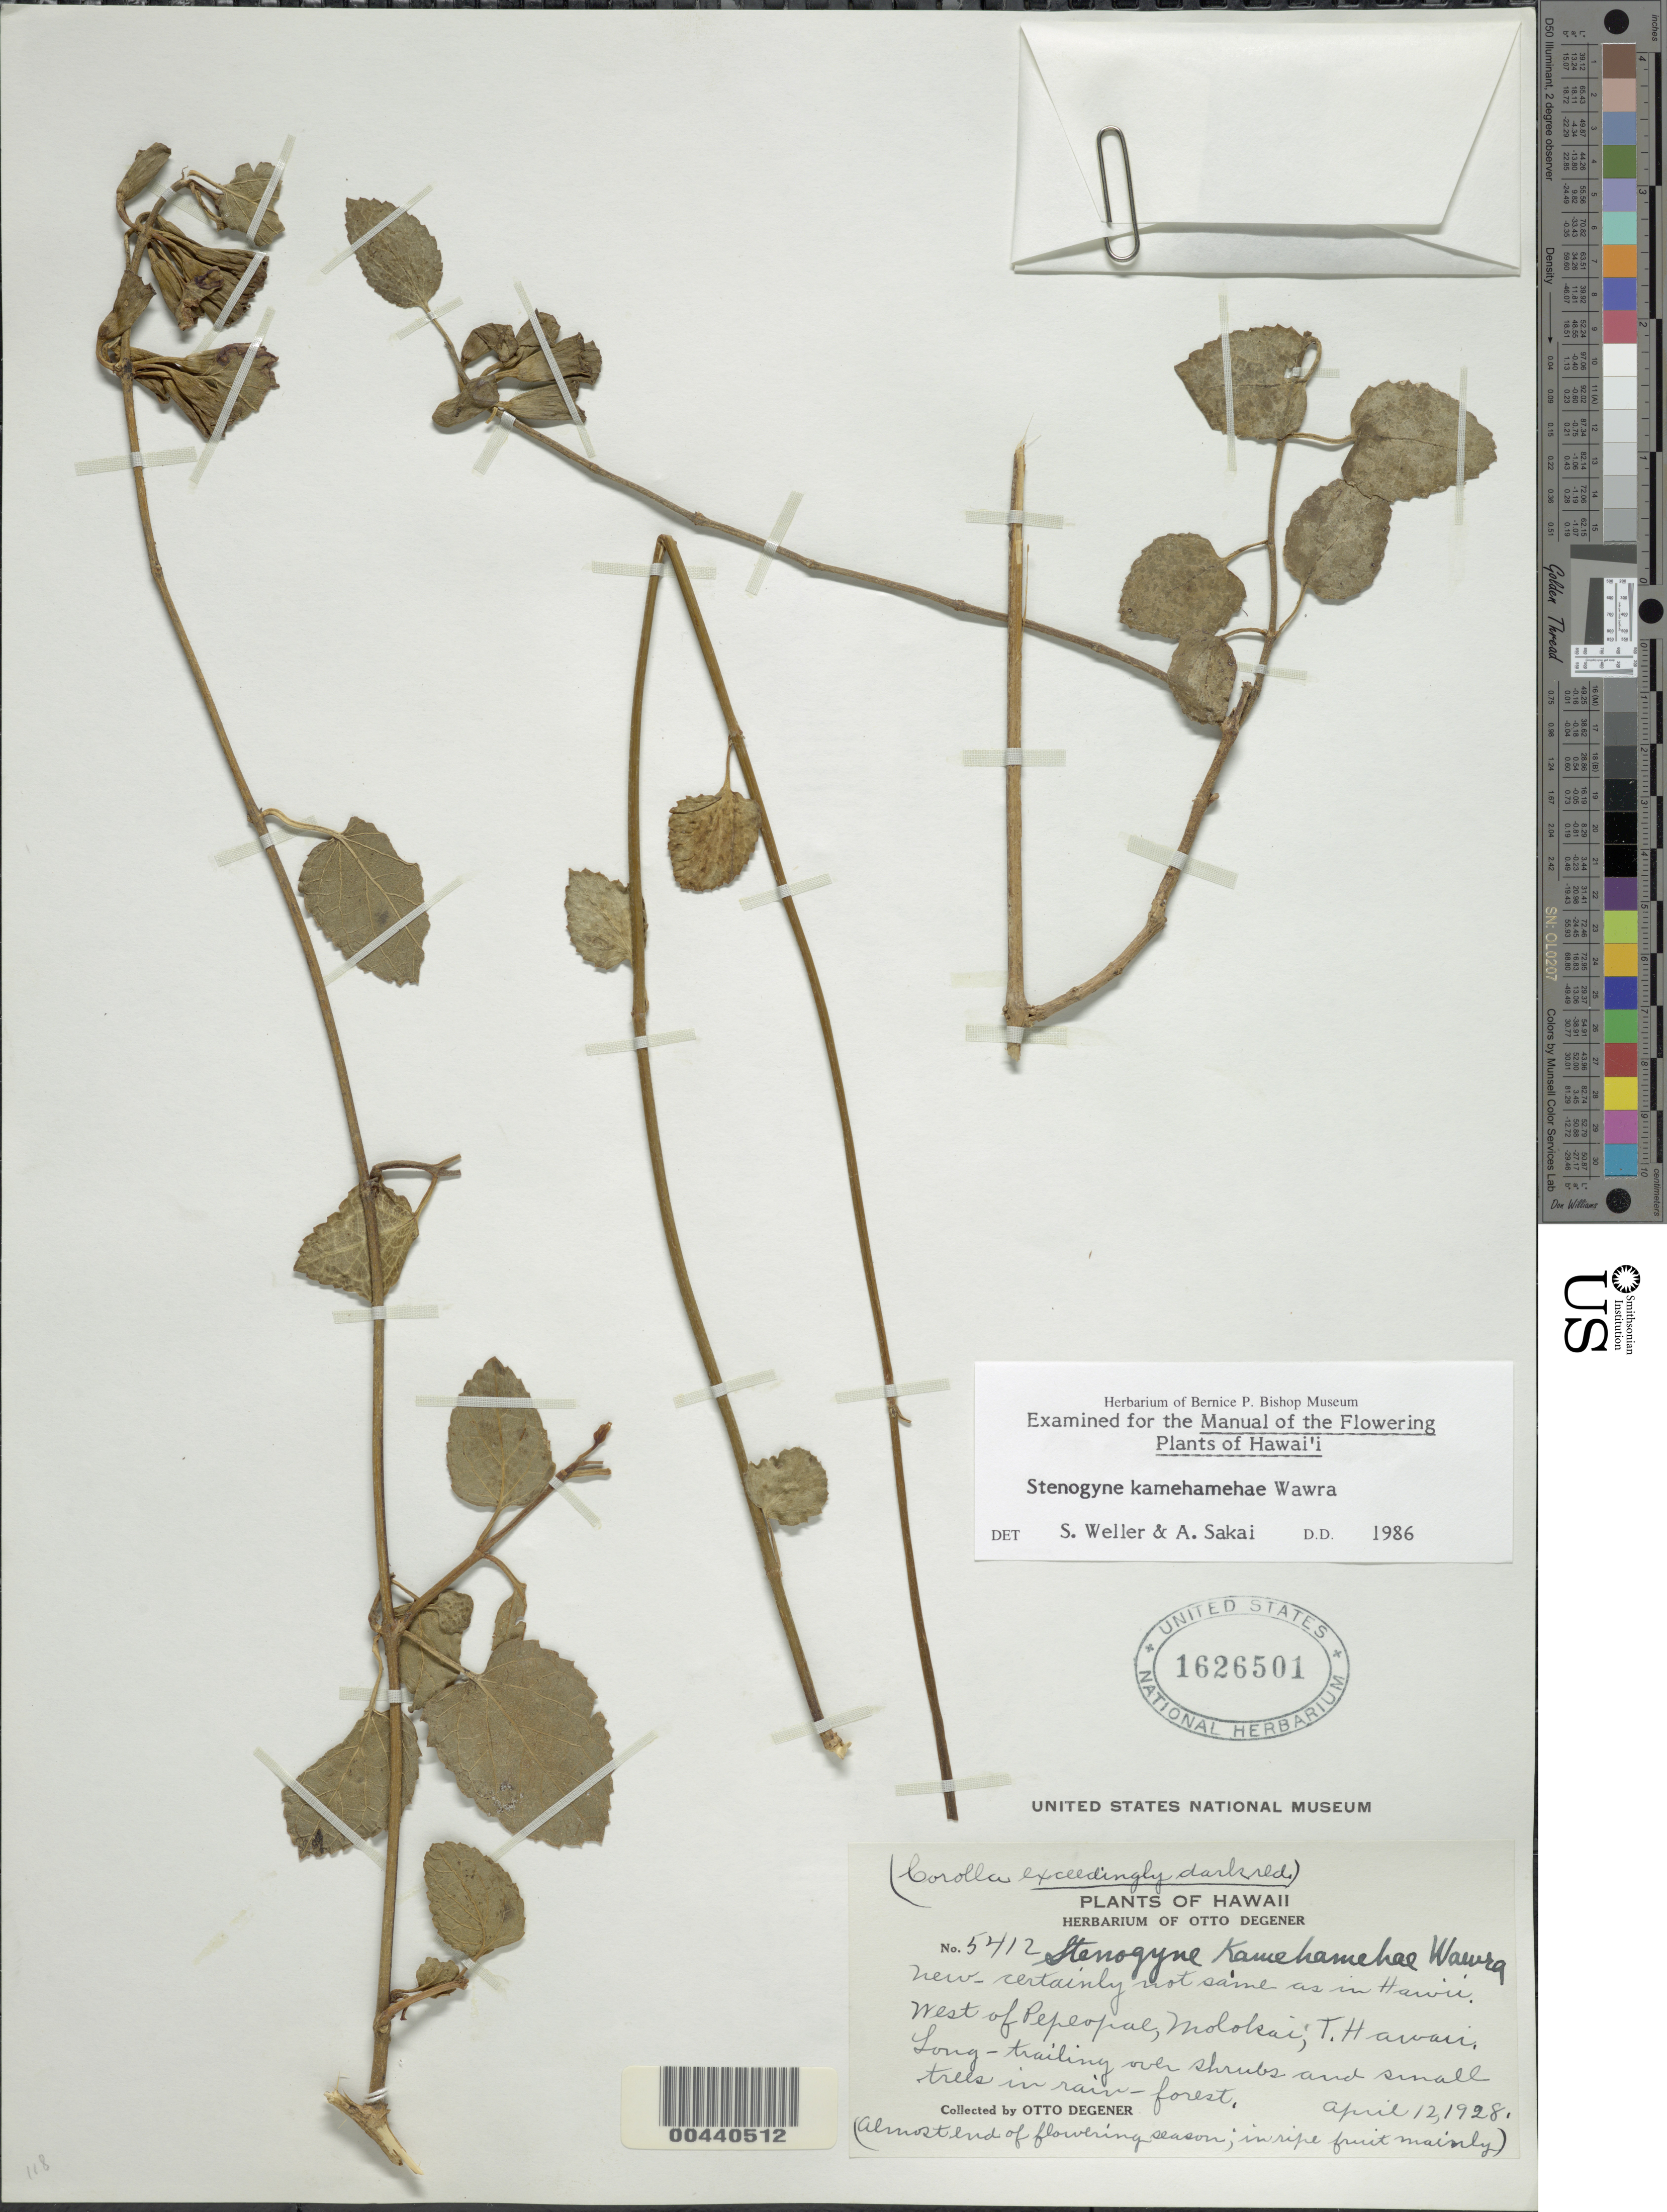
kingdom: Plantae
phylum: Tracheophyta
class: Magnoliopsida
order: Lamiales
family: Lamiaceae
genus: Stenogyne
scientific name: Stenogyne kamehamehae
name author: Wawra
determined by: Weller, Stephen G., (UNITED STATES)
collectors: O. Degener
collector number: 5412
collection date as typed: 12 Apr 1928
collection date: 1928-04-12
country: United States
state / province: Hawaii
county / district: Maui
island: Moloka'i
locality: West of Pepeopae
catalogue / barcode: US 1626501